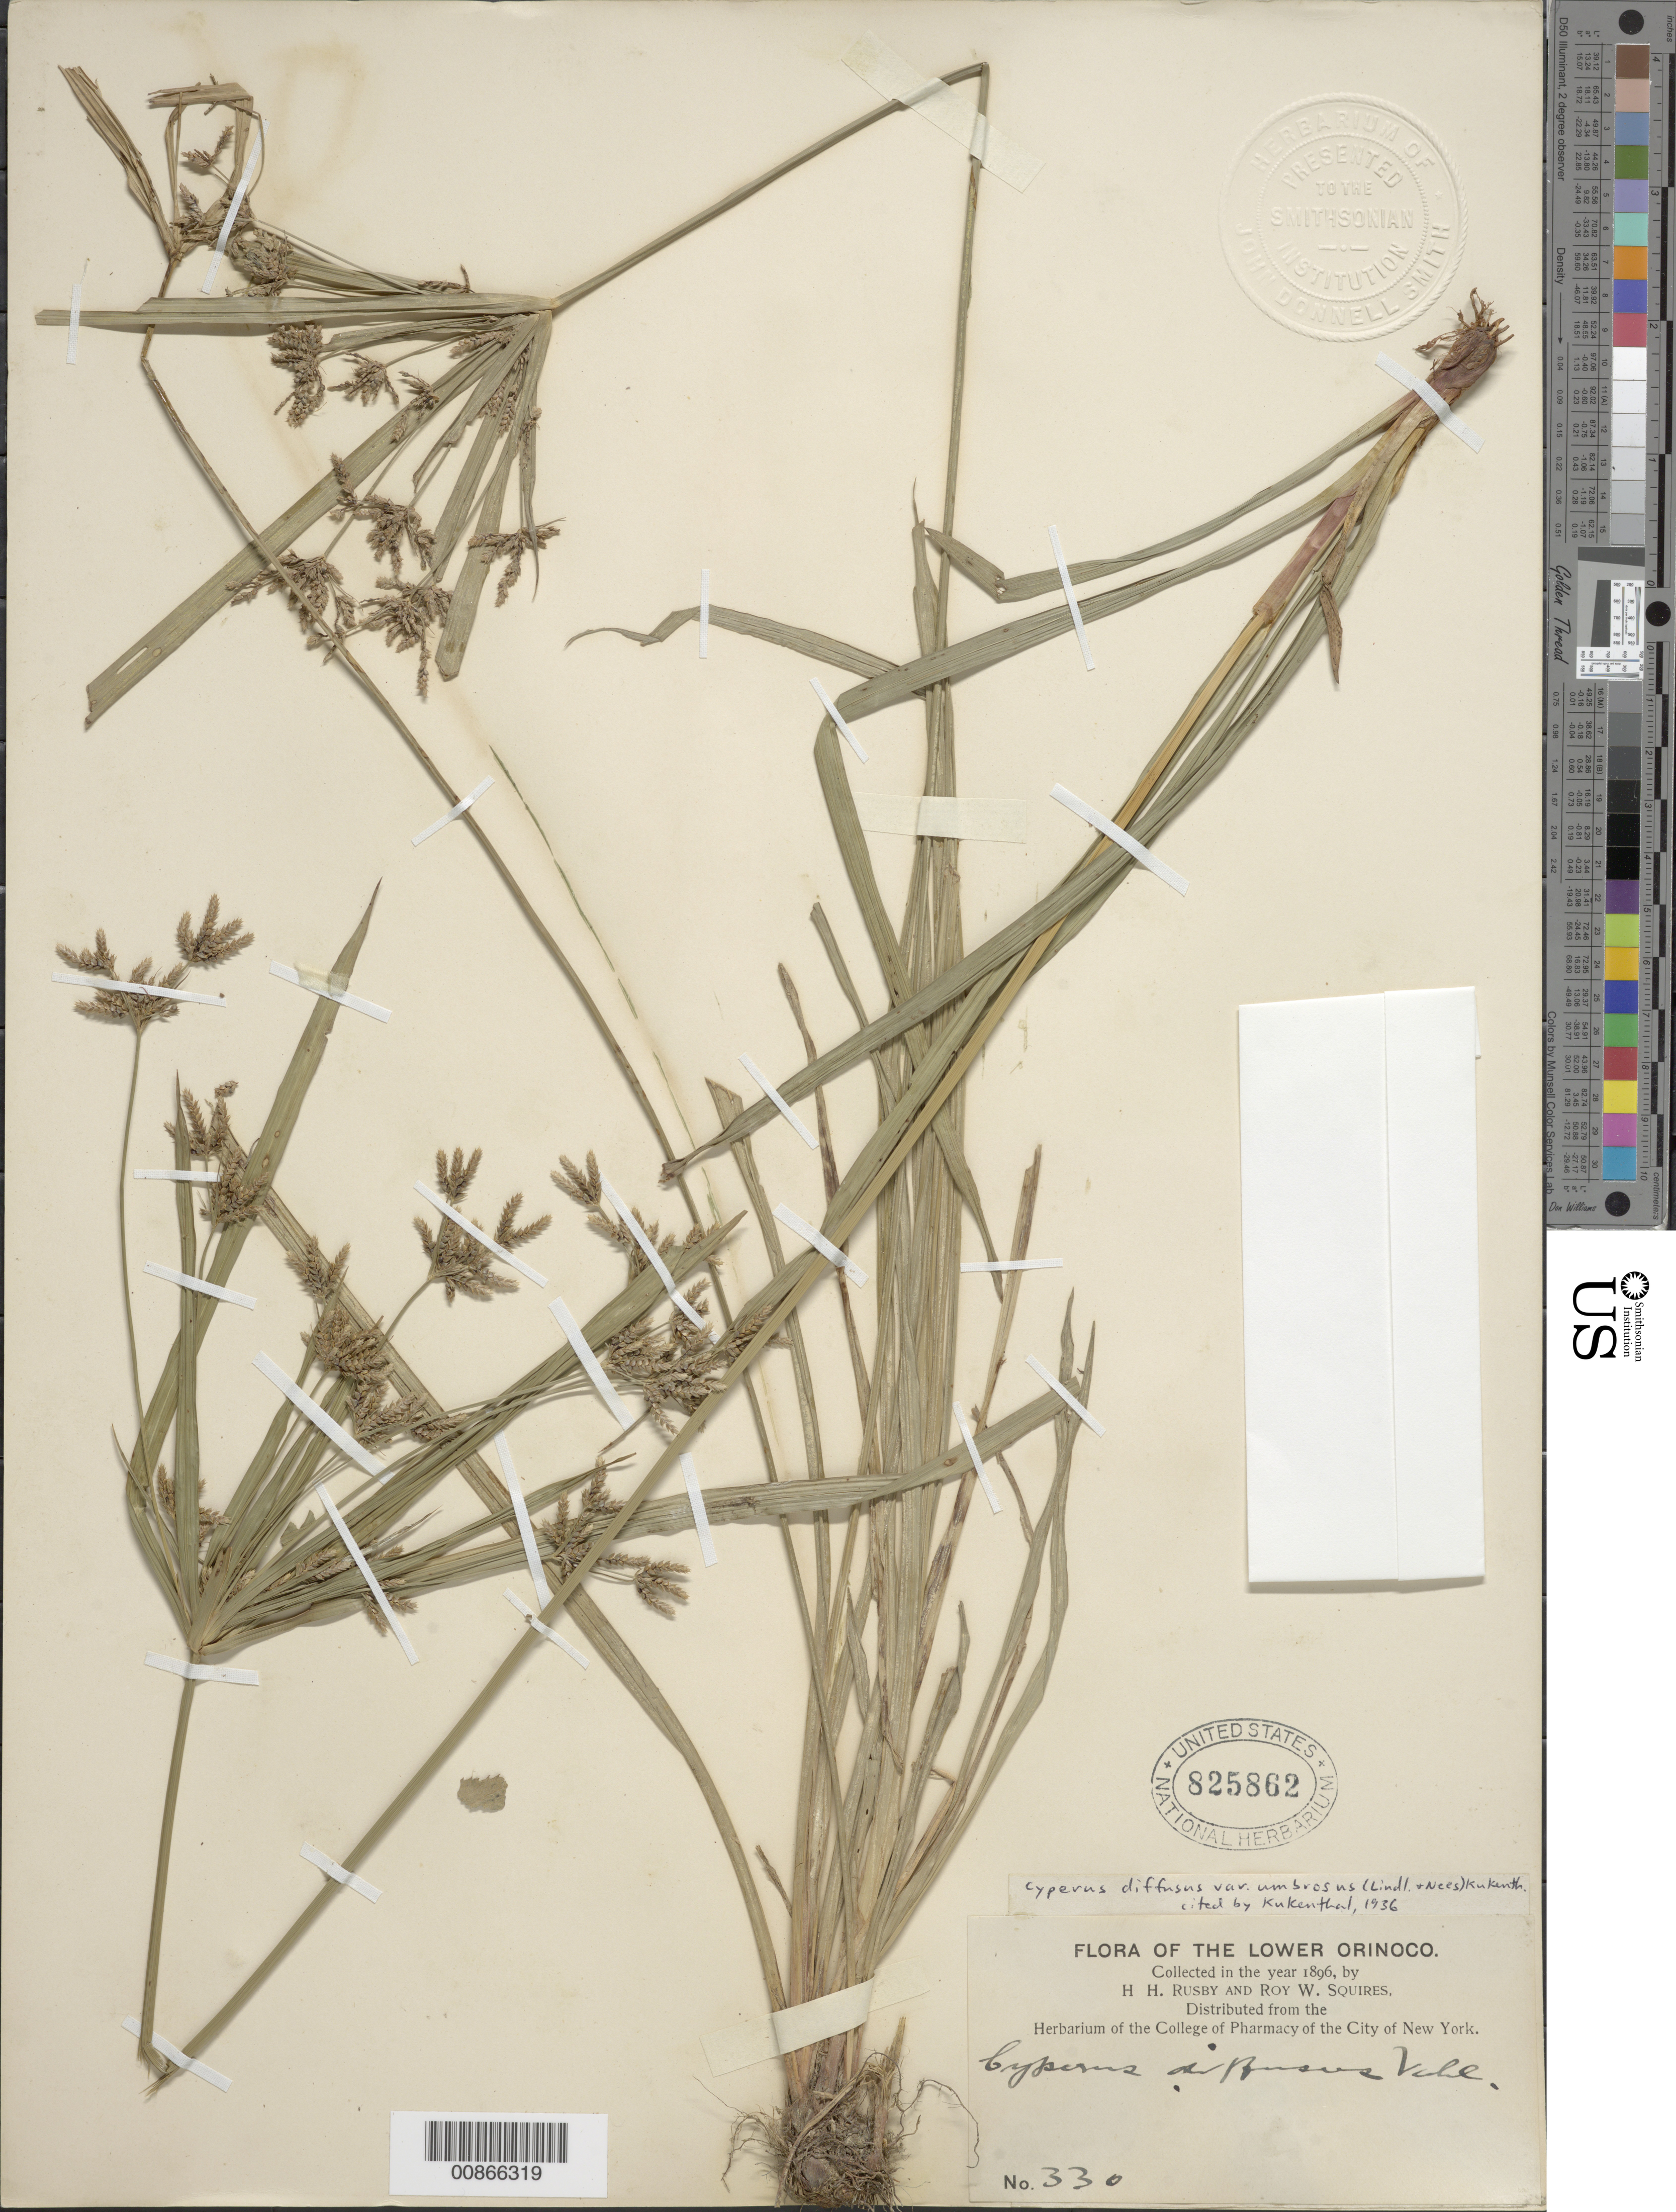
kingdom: Plantae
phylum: Tracheophyta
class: Liliopsida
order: Poales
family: Cyperaceae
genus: Cyperus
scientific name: Cyperus laxus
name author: Lam.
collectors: H. H. Rusby & R. Squires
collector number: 330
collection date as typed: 1896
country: Venezuela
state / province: Delta Amacuro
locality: Lower Orinoco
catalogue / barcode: US 825862